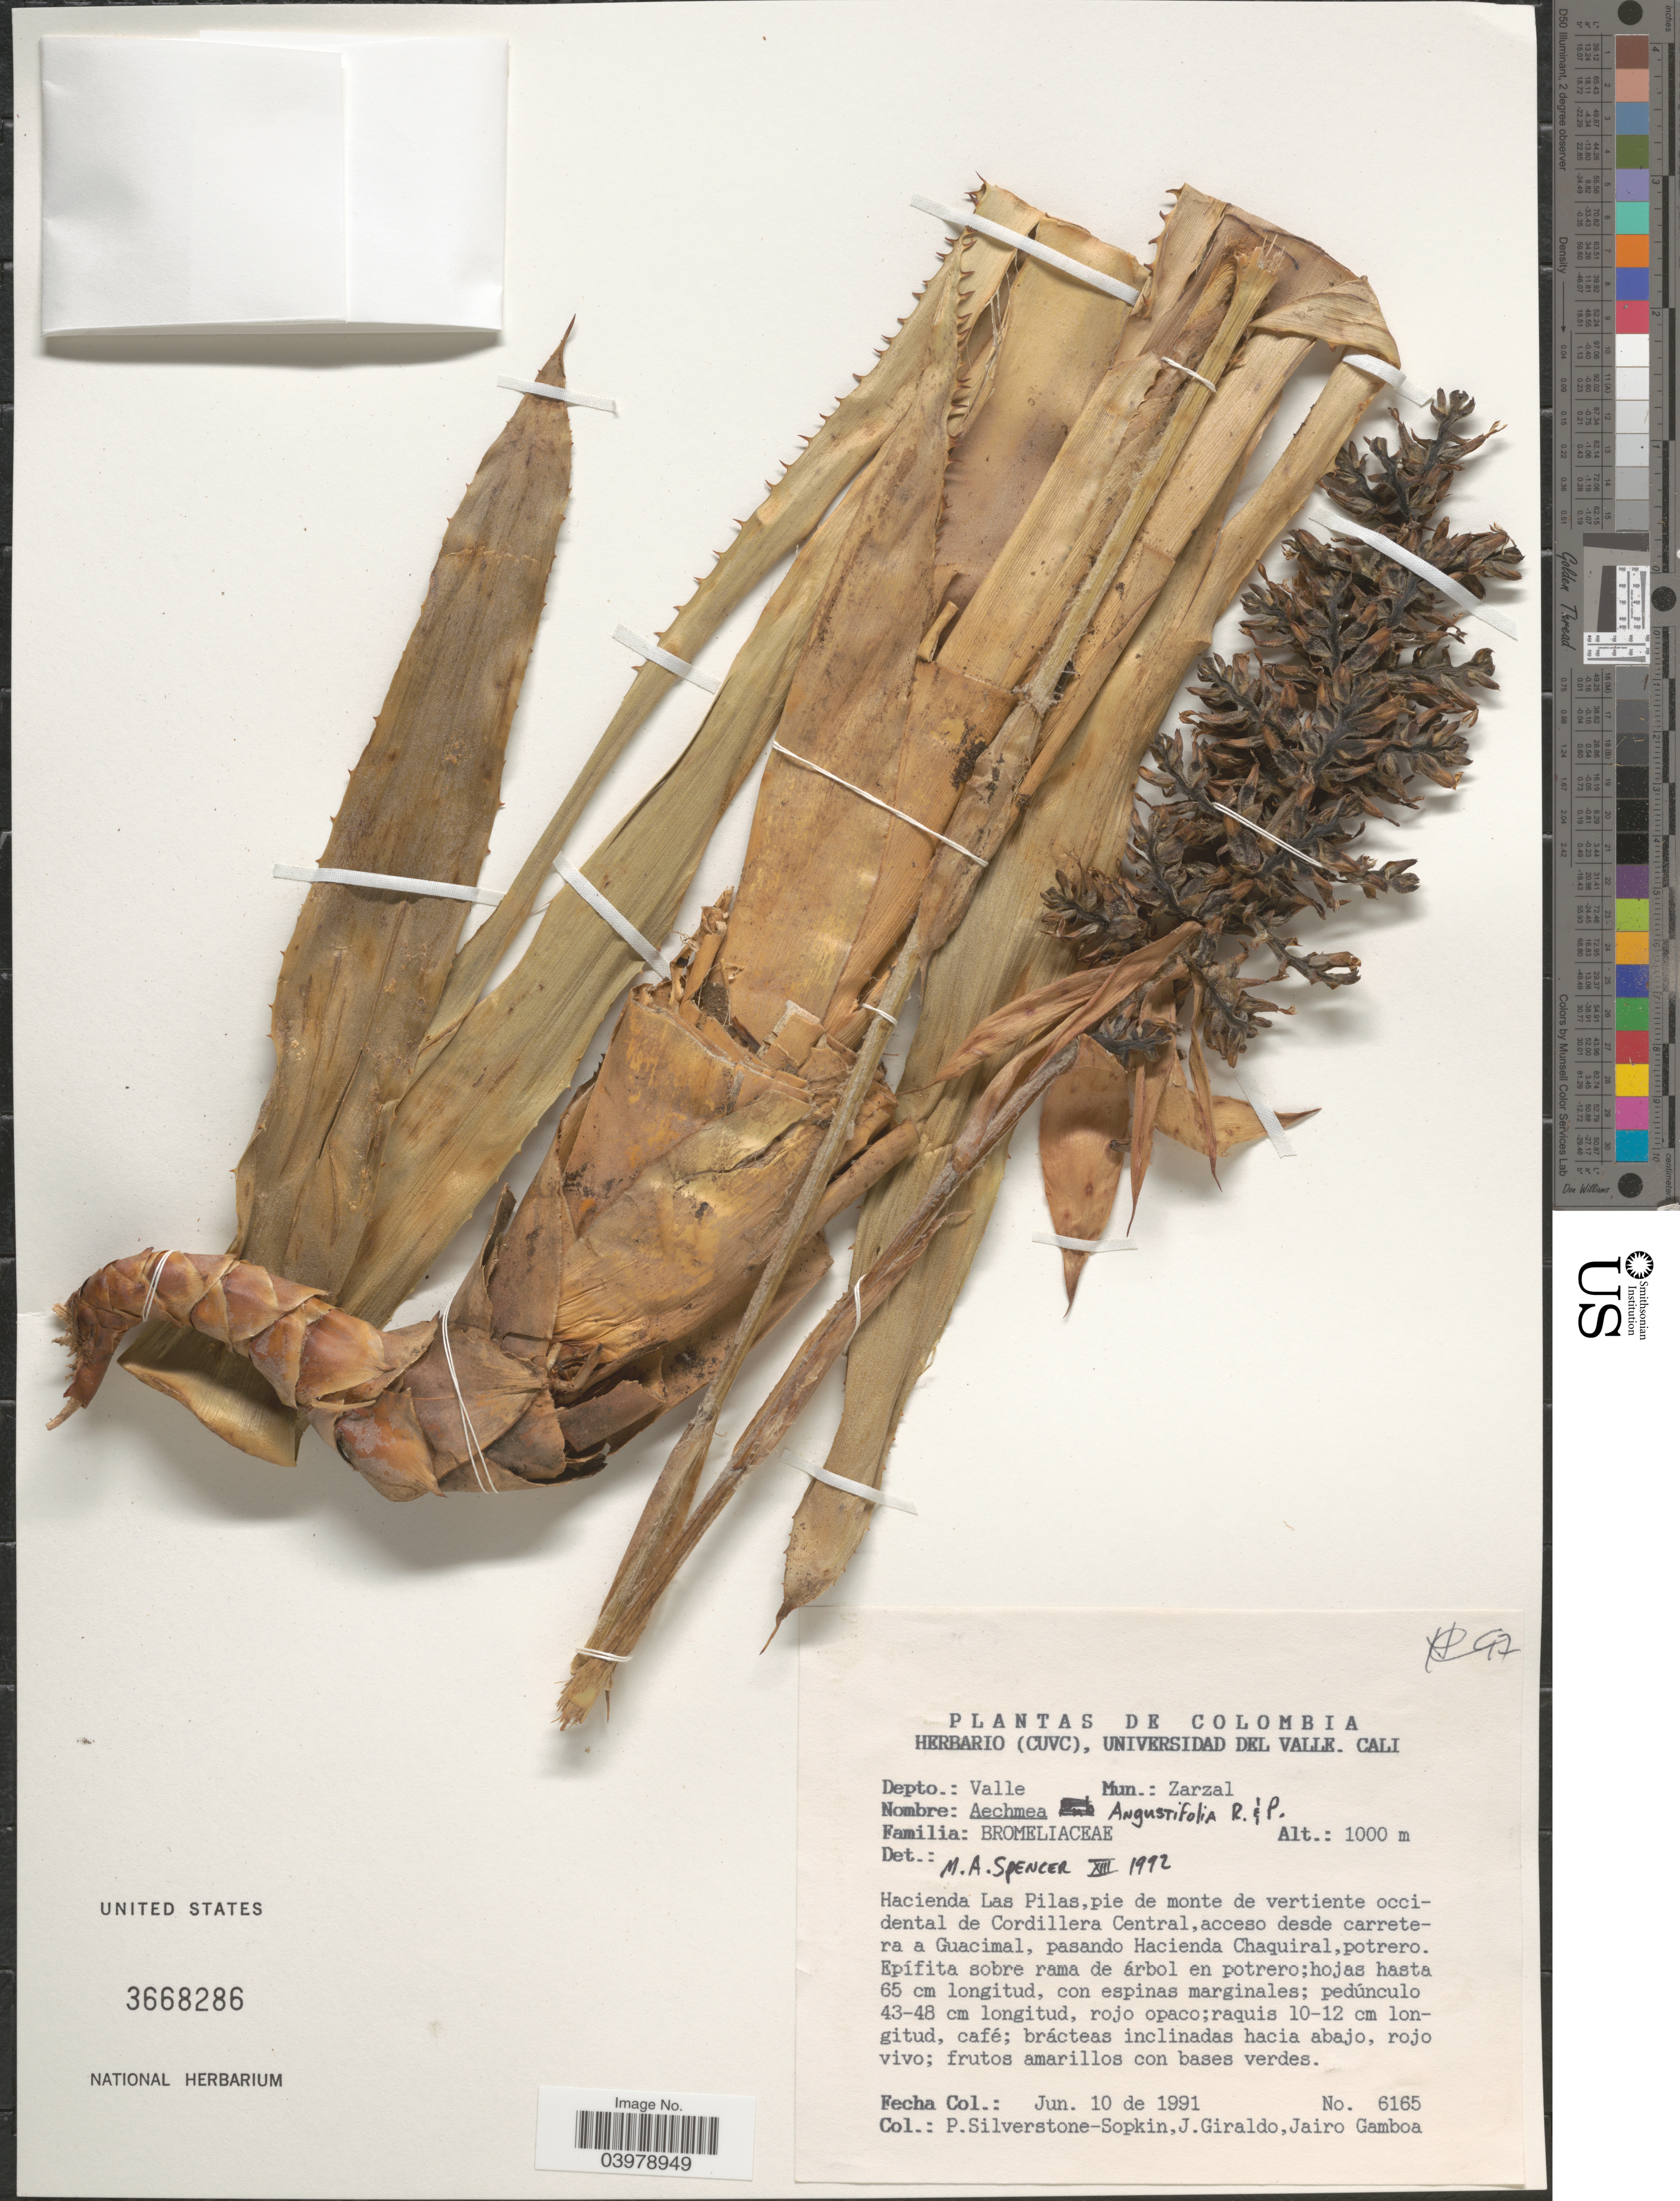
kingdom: Plantae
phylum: Tracheophyta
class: Liliopsida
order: Poales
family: Bromeliaceae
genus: Aechmea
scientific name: Aechmea angustifolia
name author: Poepp. & Endl.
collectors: P. A. Silverstone-Sopkin, J. Giraldo & J. Gamboa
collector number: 6165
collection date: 1991-06-10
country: Colombia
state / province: Valle del Cauca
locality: Depto.: Valle. Mun.: Zarzal. Hacienda Las Pilas,pie de monte de vertiente occidental de Cordillera Central,acceso desde carretera a Guacimal, pasando Hacienda Chaquiral.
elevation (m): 1000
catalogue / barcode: US 3668286